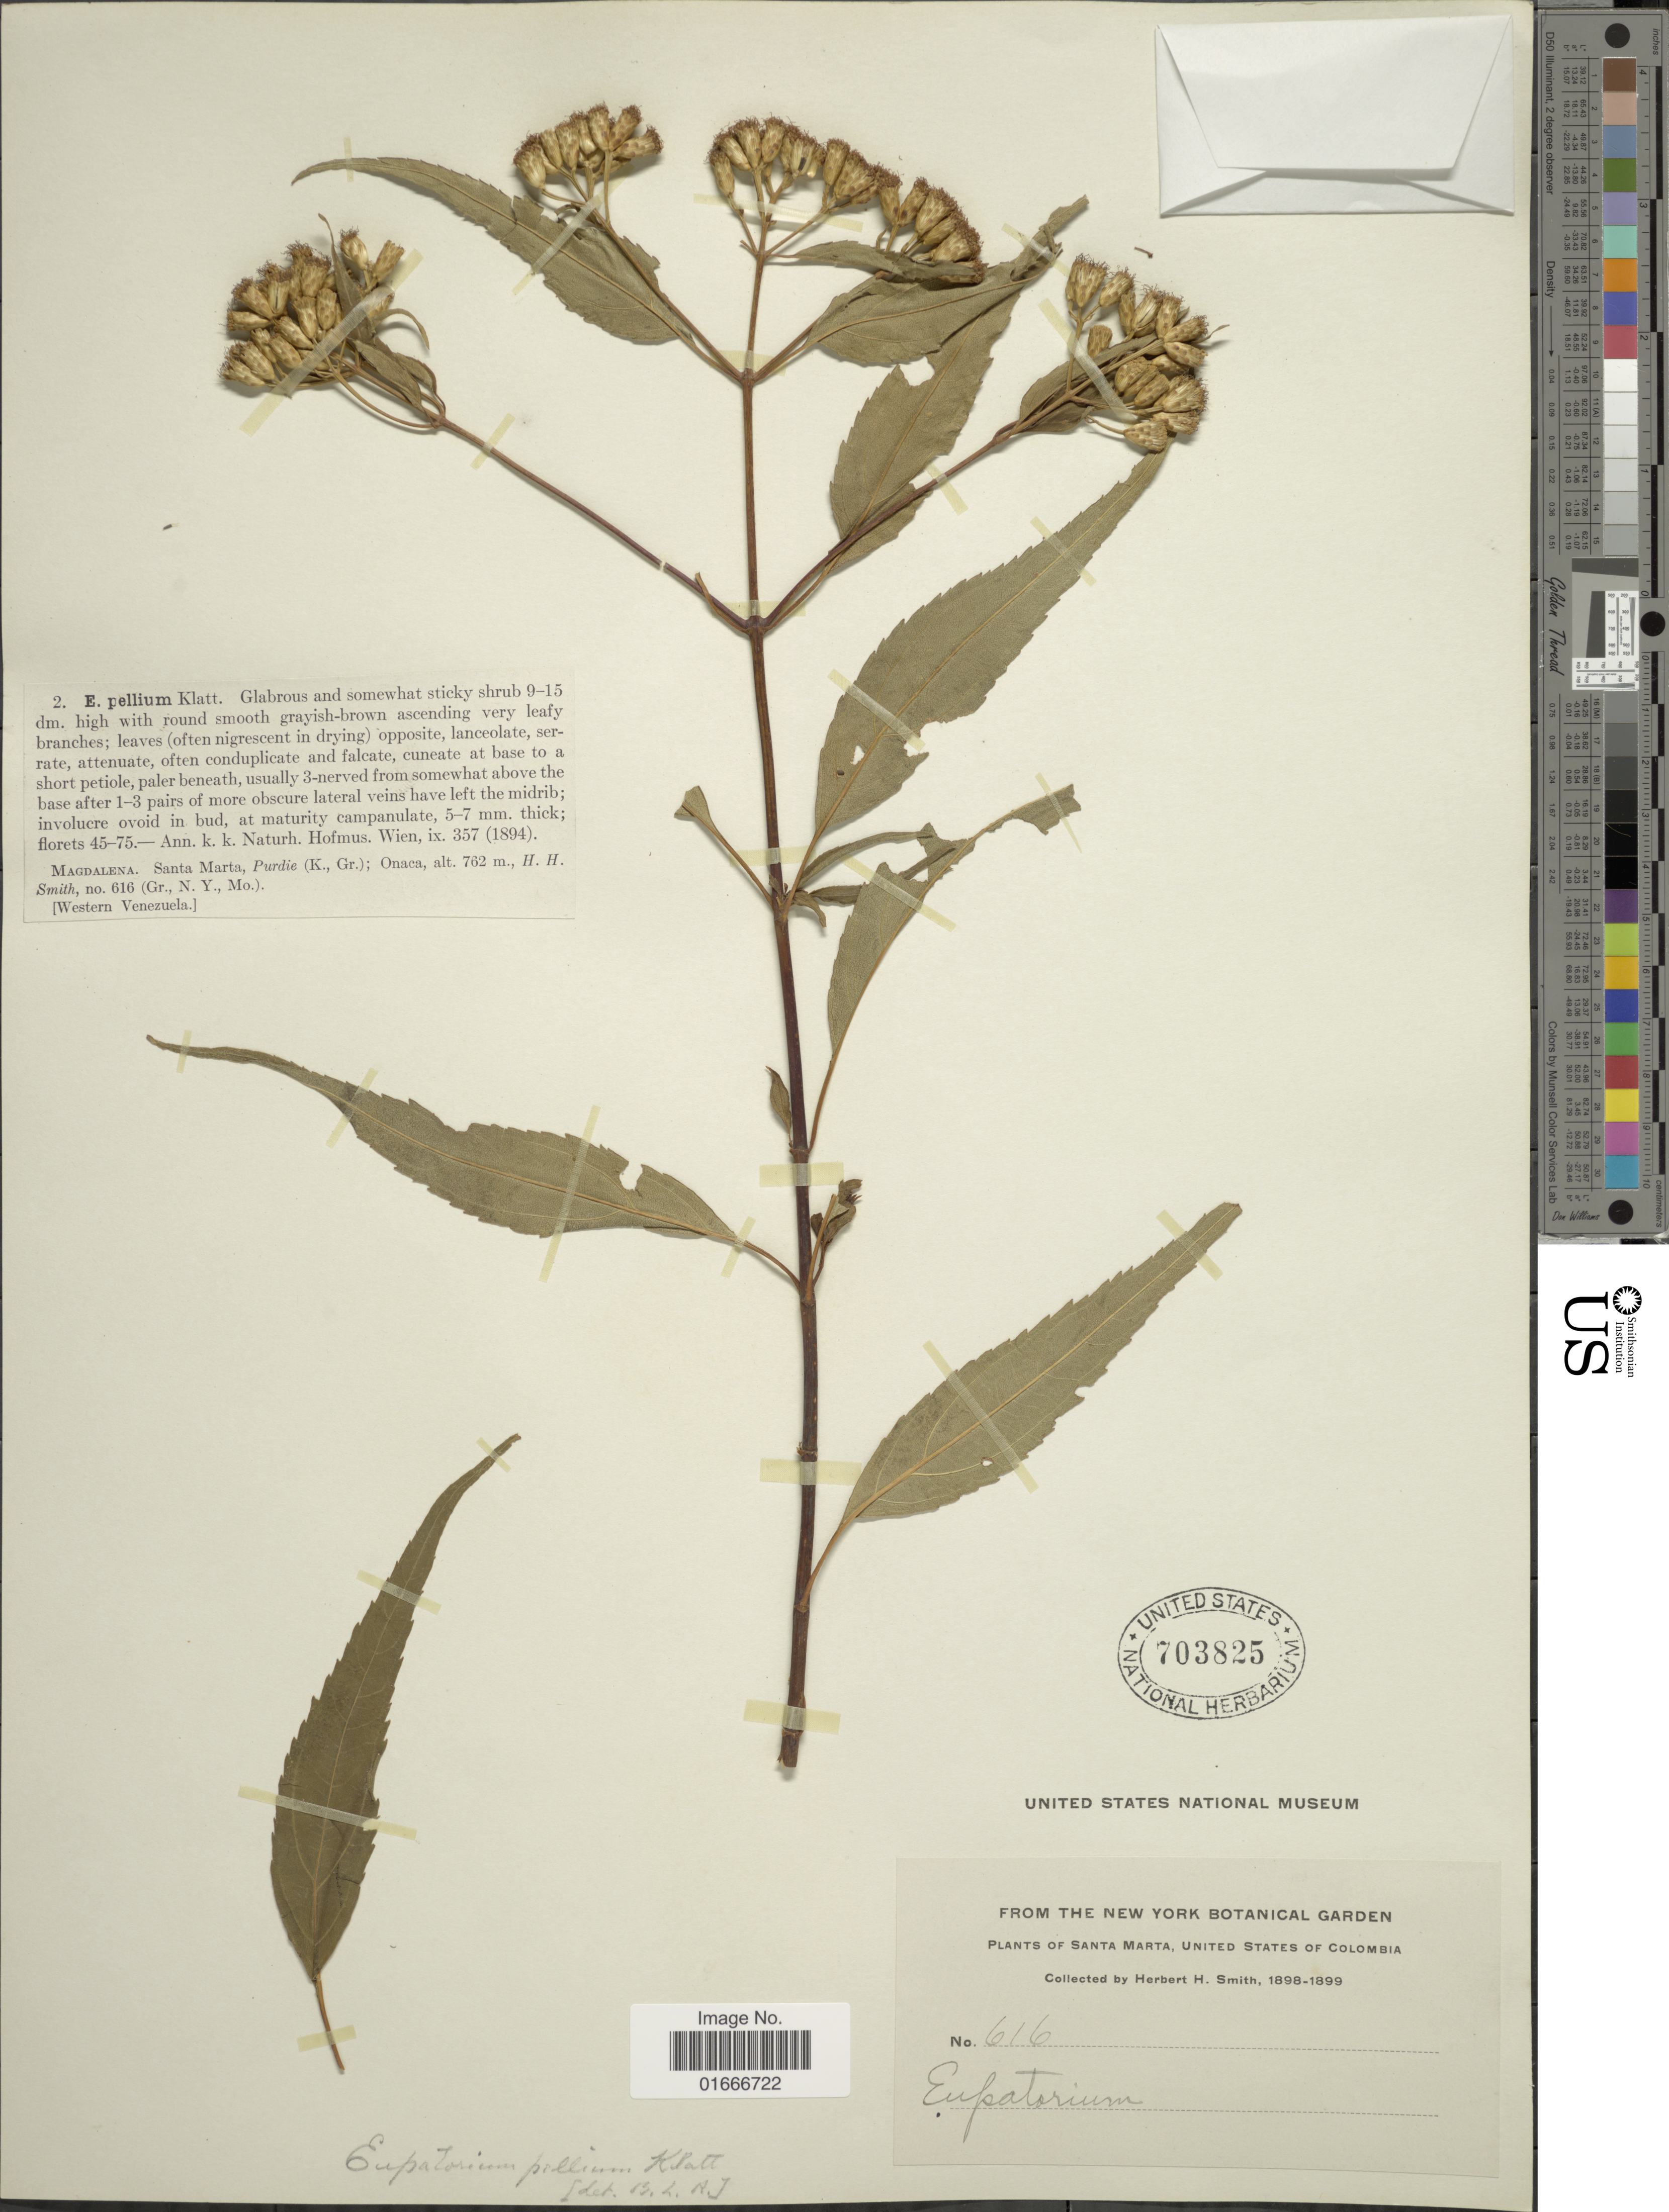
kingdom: Plantae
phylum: Tracheophyta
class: Magnoliopsida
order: Asterales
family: Asteraceae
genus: Chromolaena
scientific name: Chromolaena pellia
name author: (Klatt) R.M. King & H. Rob.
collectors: Herbert H. Smith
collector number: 616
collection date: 1898/1899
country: Colombia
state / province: Magdalena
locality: Santa Marta, United Stated of Colombia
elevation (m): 762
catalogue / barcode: US 703825